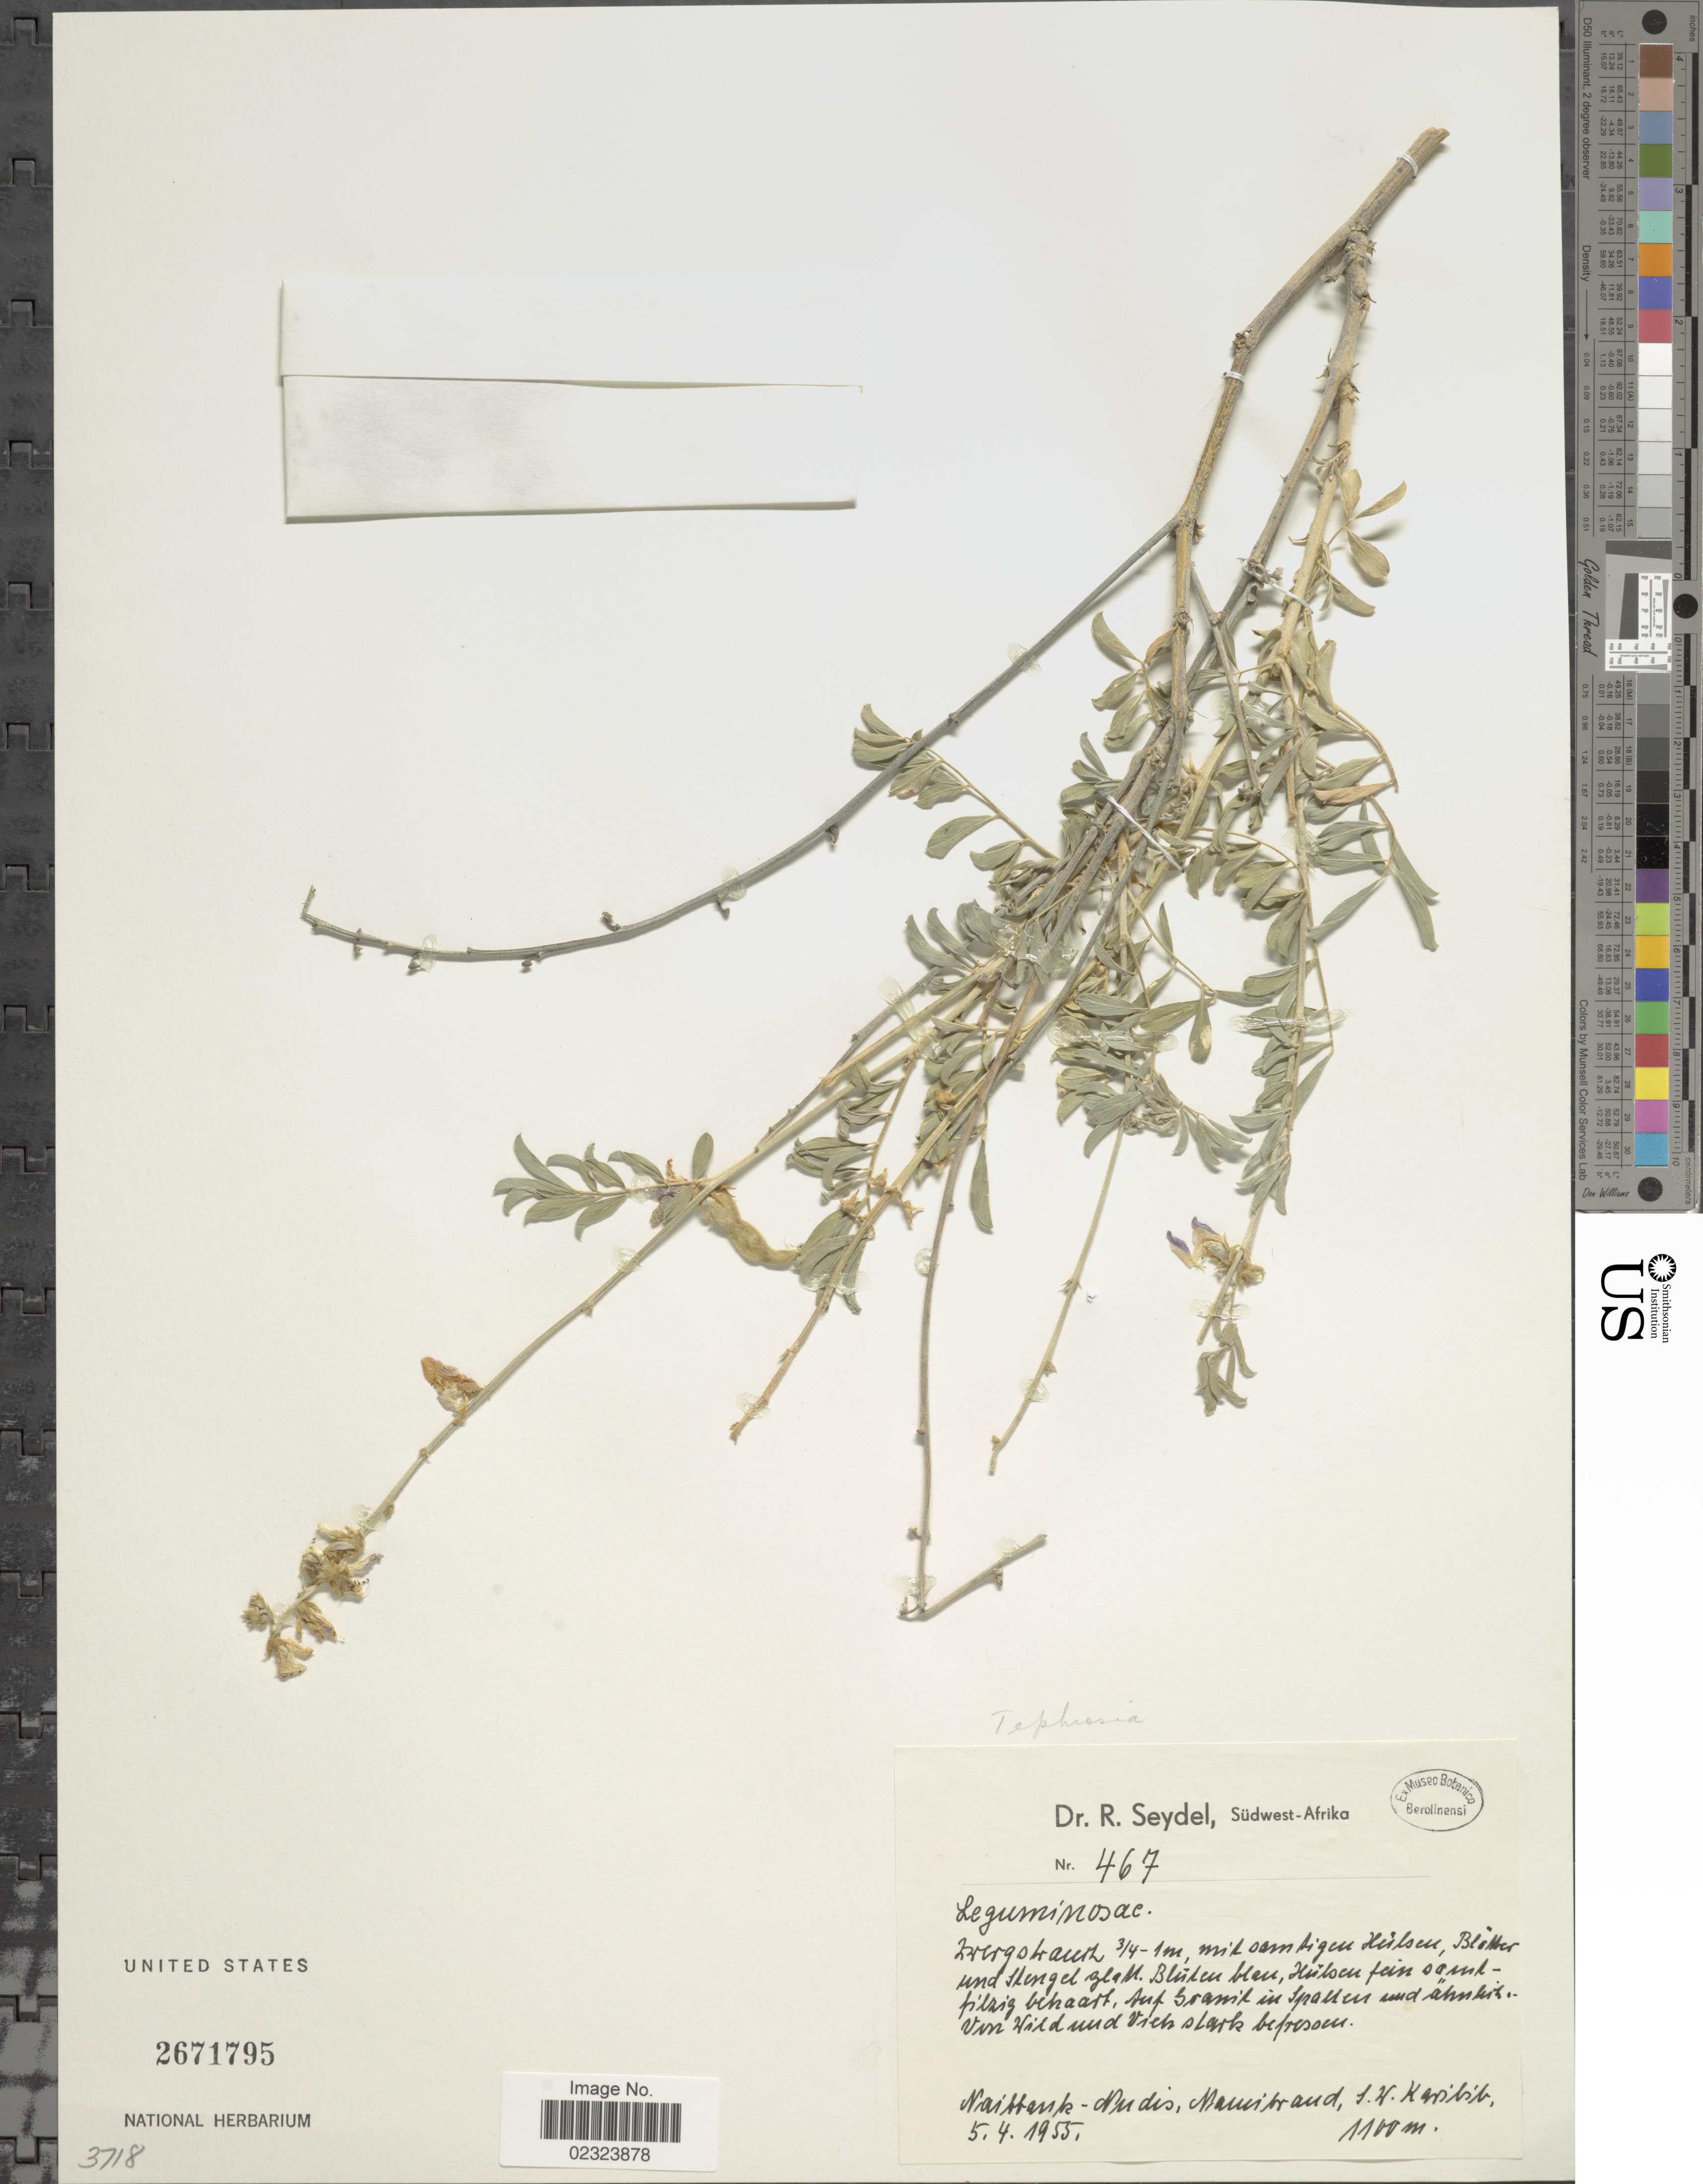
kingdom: Plantae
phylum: Tracheophyta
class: Magnoliopsida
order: Fabales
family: Fabaceae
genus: Tephrosia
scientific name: Tephrosia sp.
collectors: R. Seydel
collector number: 467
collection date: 1955-04-05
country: Namibia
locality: Naittank - Nudis, Namibrand S. W. Karibib Südwest-Afrika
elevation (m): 1100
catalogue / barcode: US 2671795